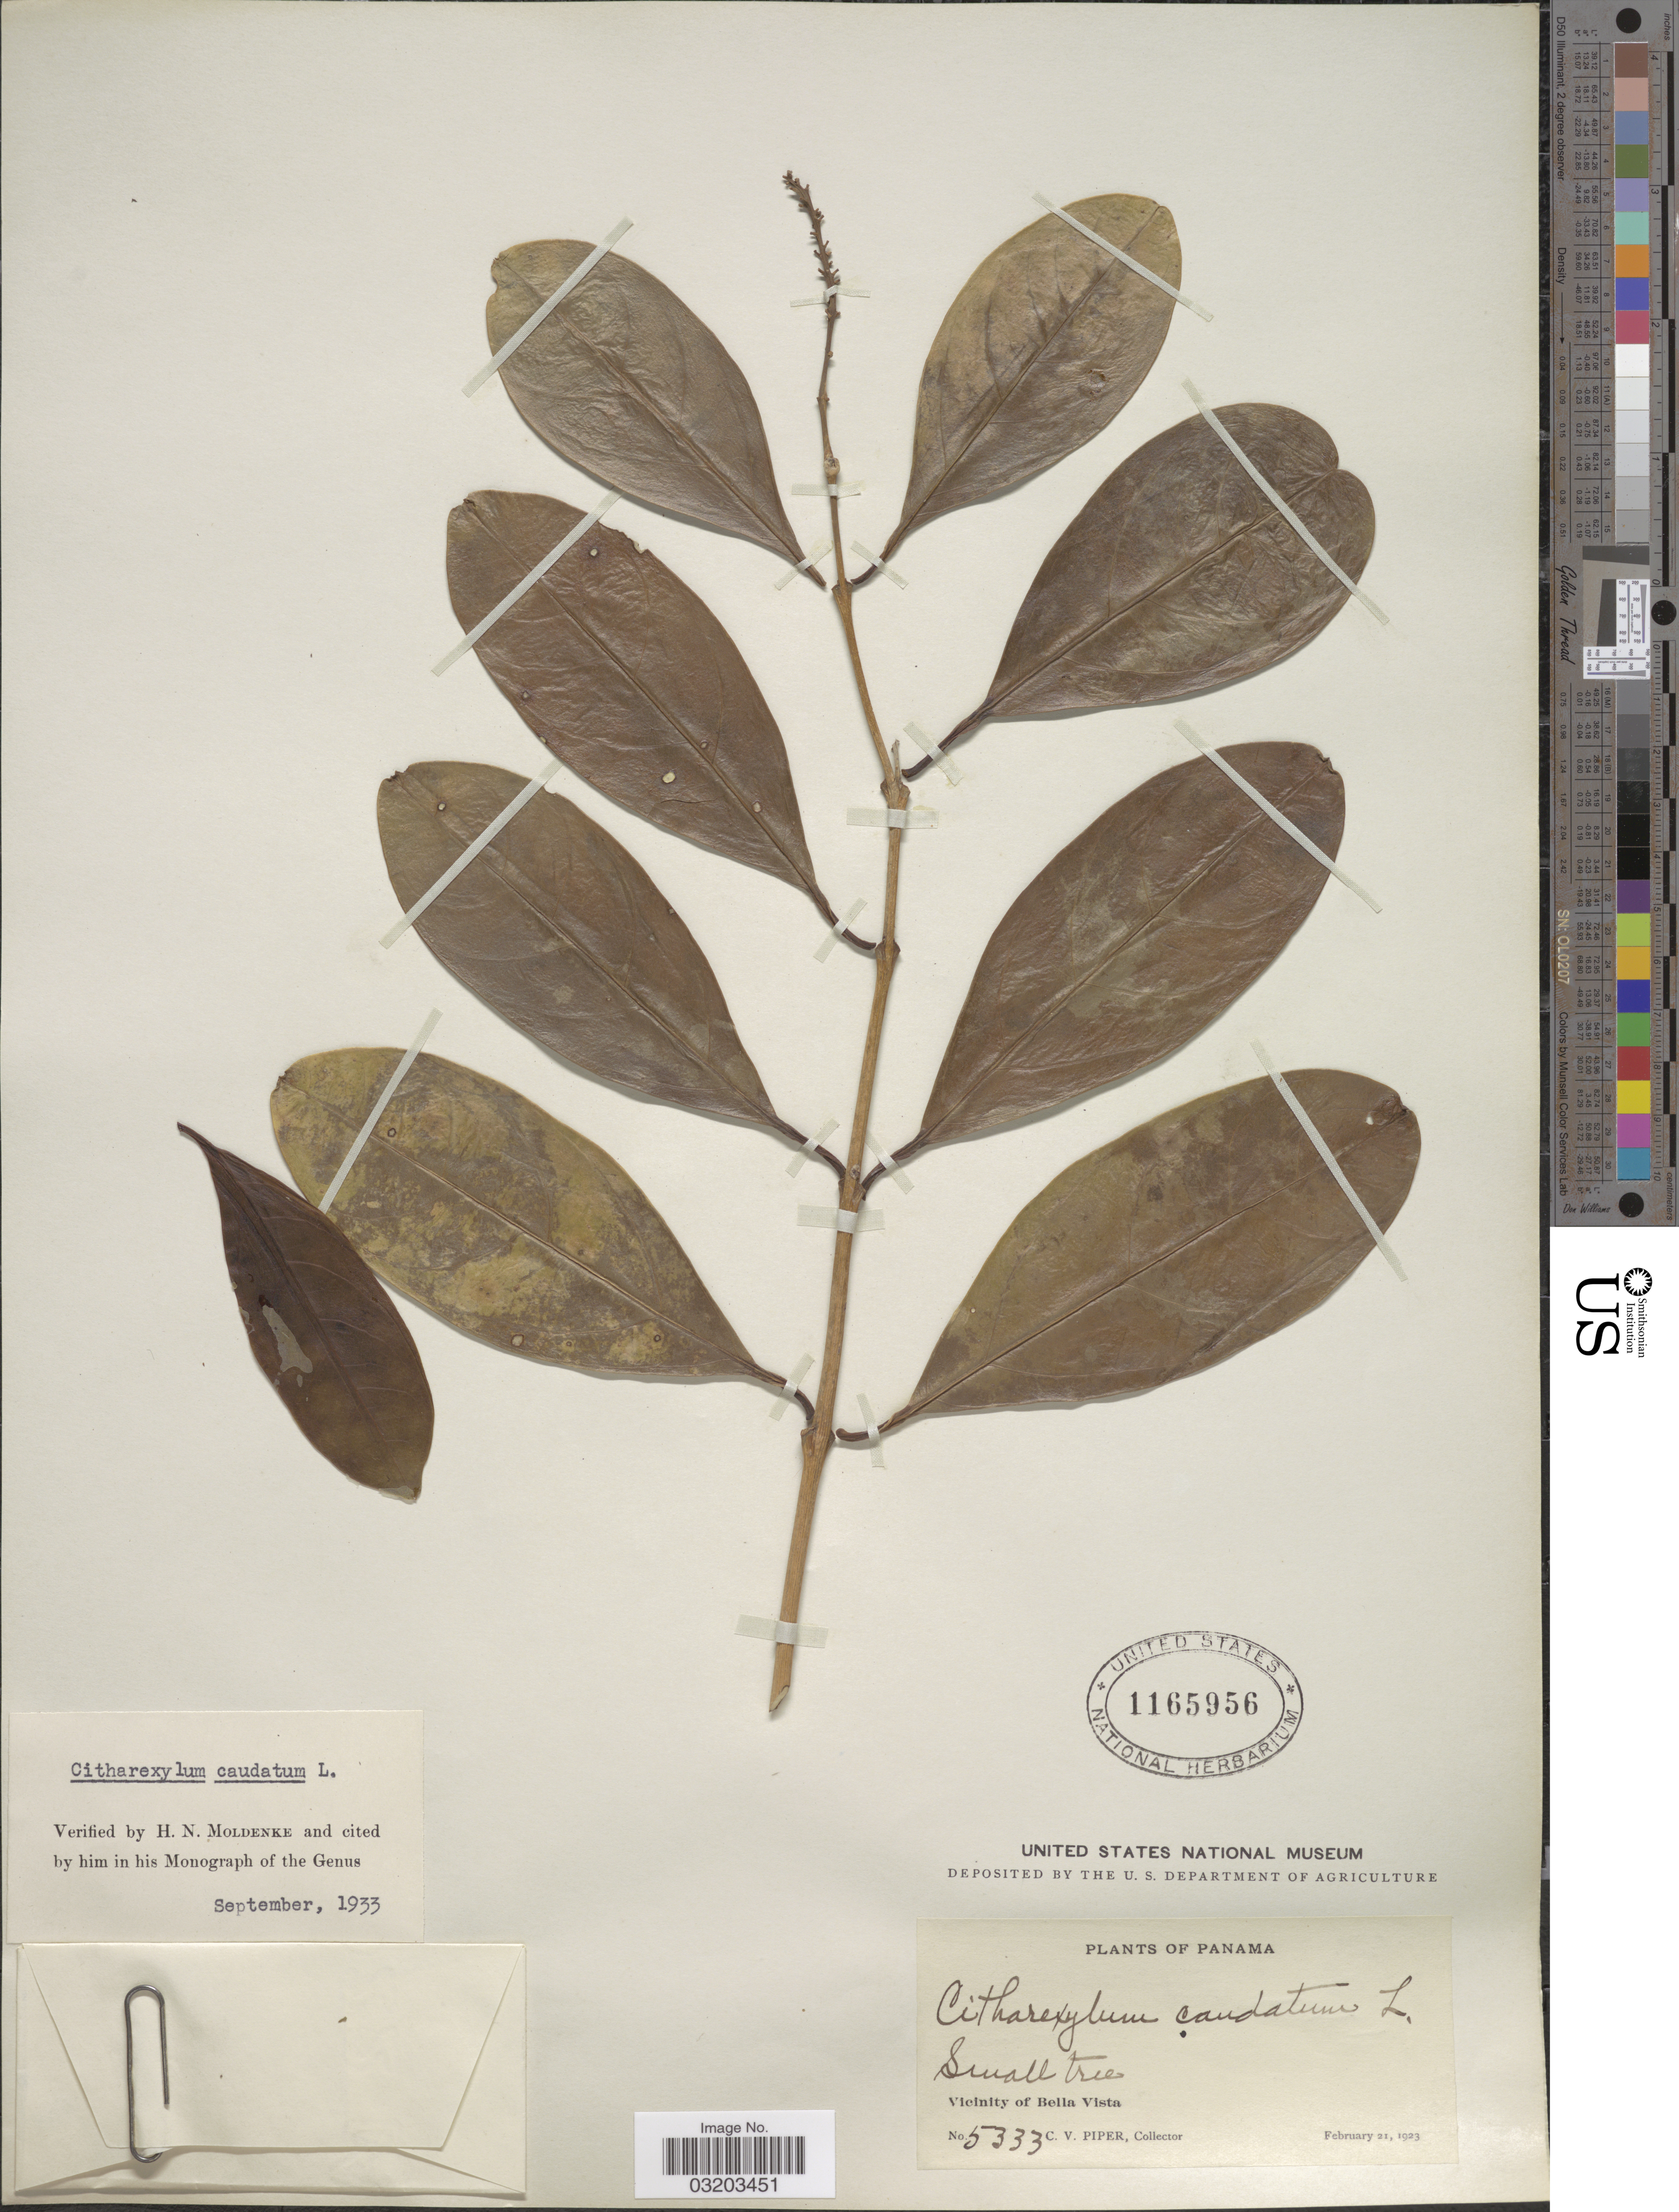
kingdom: Plantae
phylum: Tracheophyta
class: Magnoliopsida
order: Lamiales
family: Verbenaceae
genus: Citharexylum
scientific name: Citharexylum caudatum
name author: L.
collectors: C. V. Piper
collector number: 5333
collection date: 1923-02-21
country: Panama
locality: Vicinity of Bella Vista.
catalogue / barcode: US 1165956